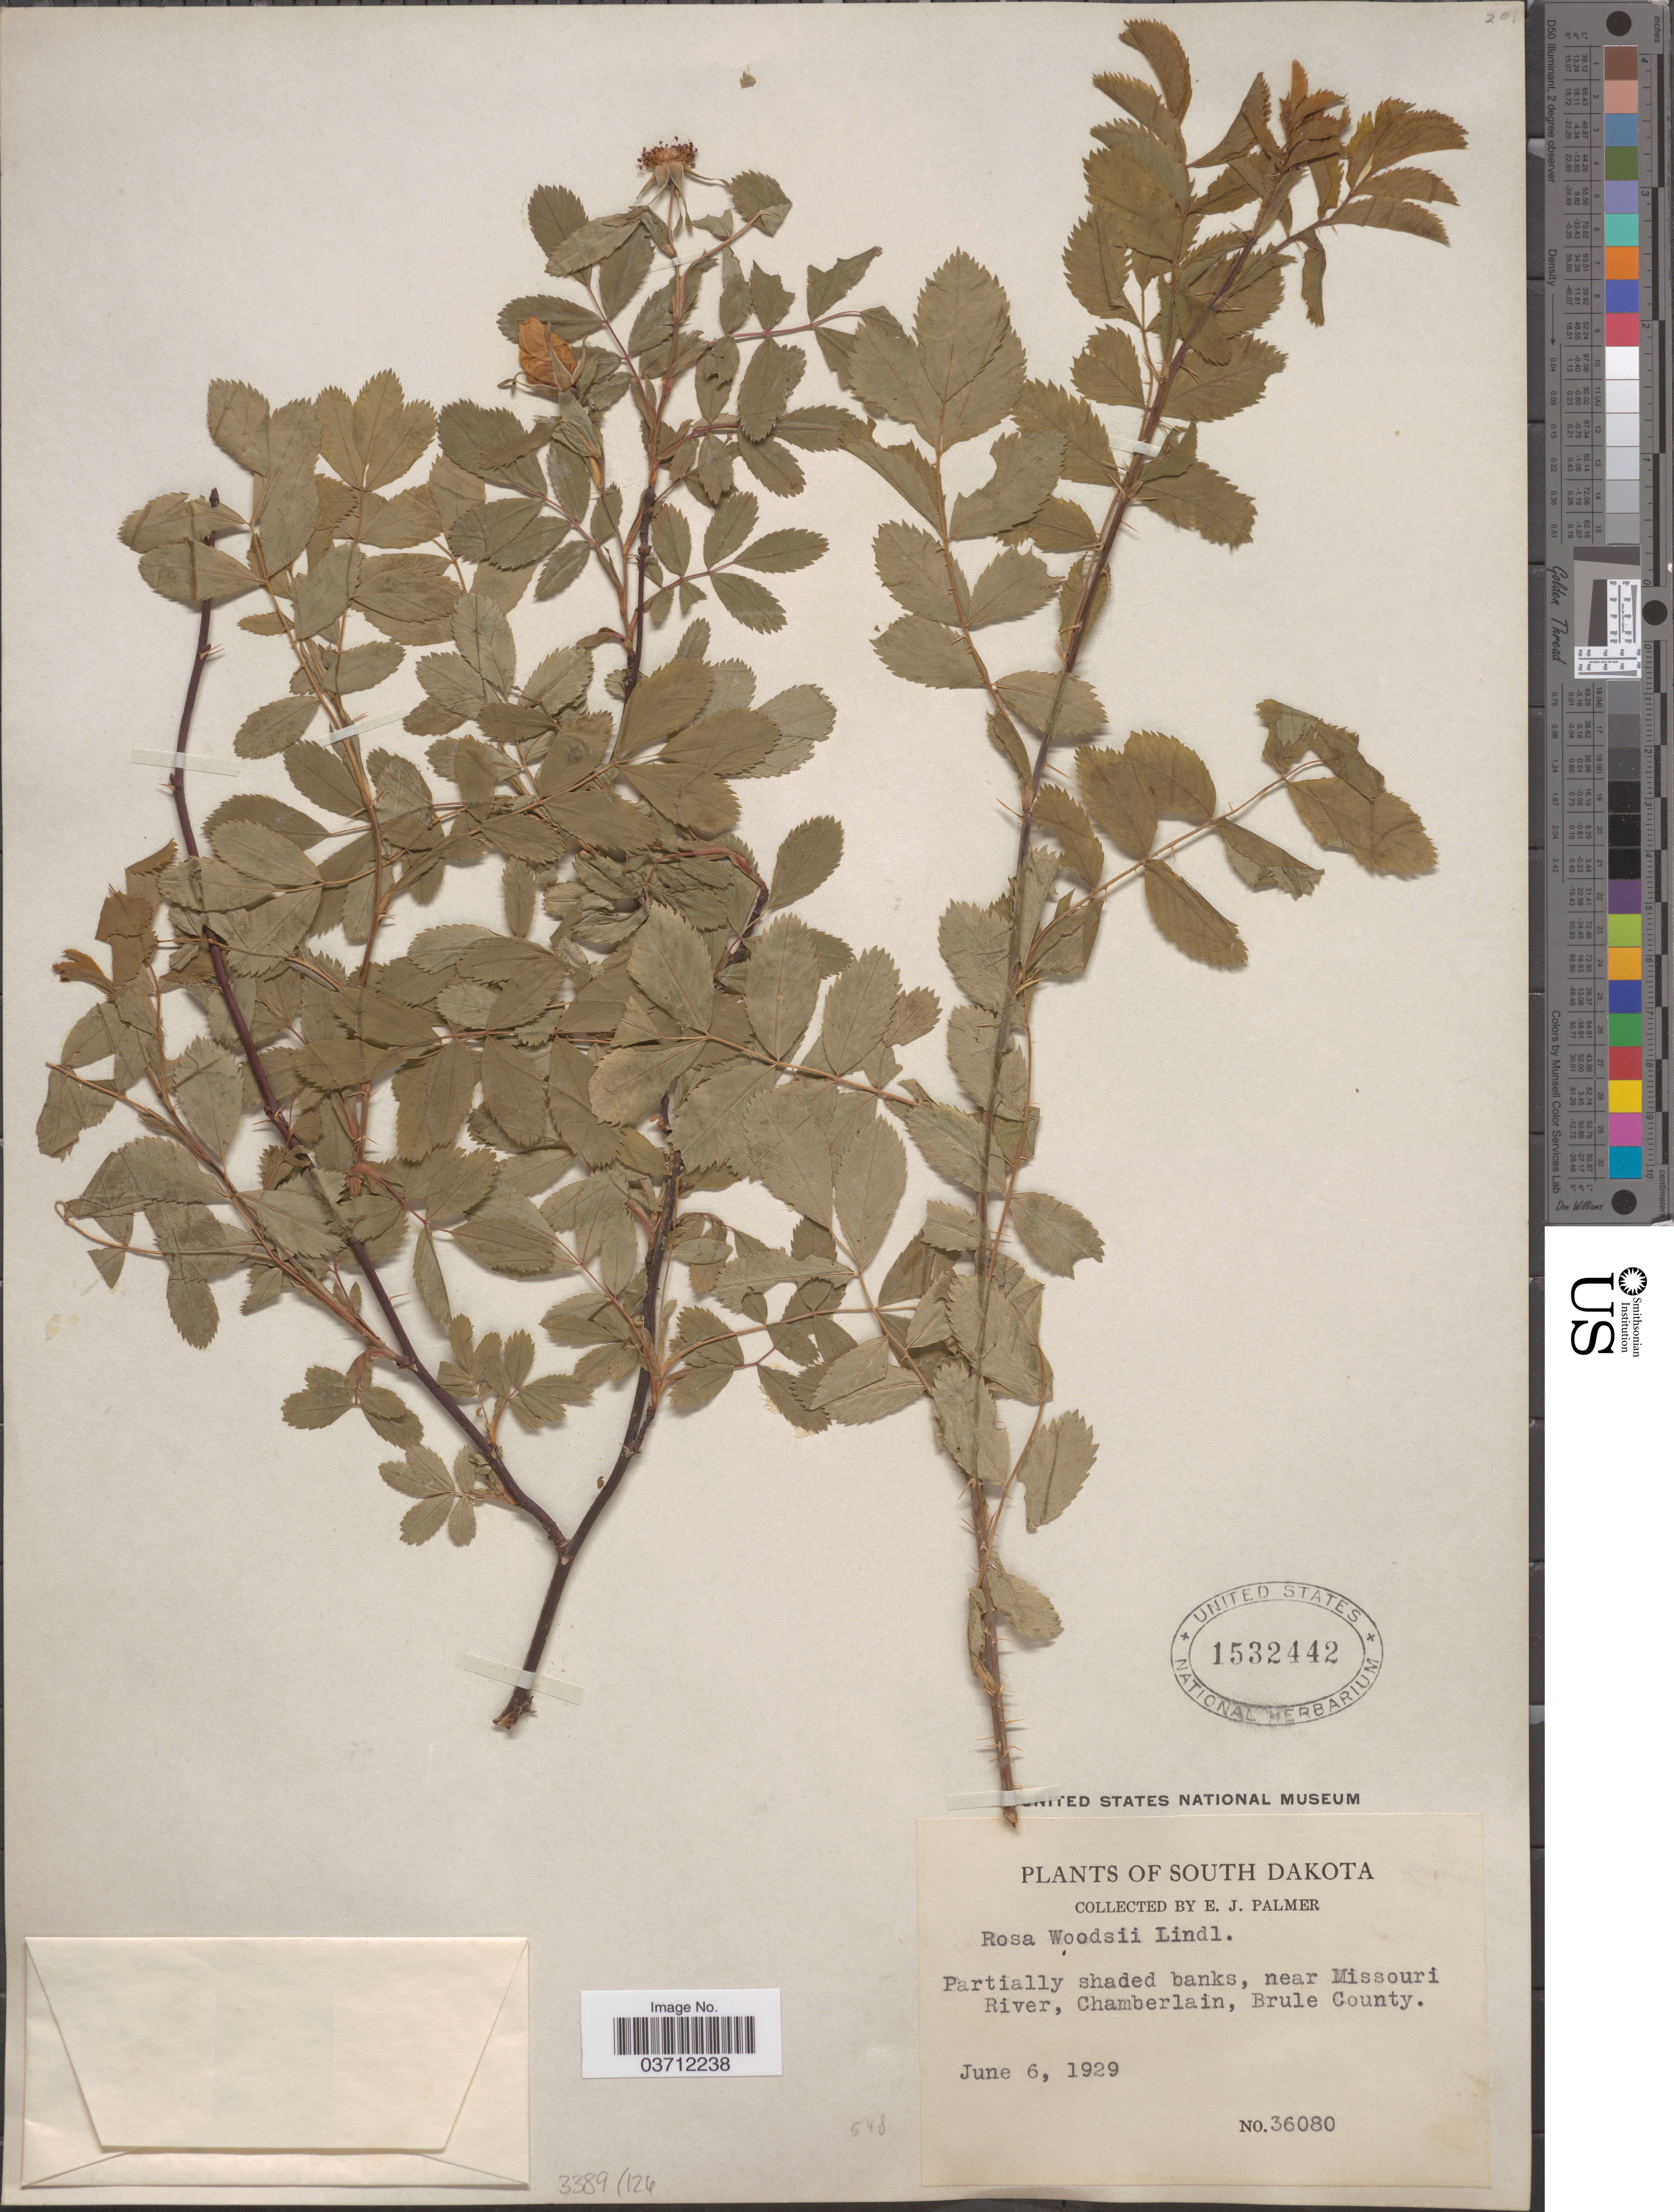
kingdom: Plantae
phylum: Tracheophyta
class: Magnoliopsida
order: Rosales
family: Rosaceae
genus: Rosa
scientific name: Rosa woodsii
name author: Lindl.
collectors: E. J. Palmer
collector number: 36080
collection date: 1929-06-06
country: United States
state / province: South Dakota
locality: Near Missouri River, Chamberlain, Brule County.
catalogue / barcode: US 1532442